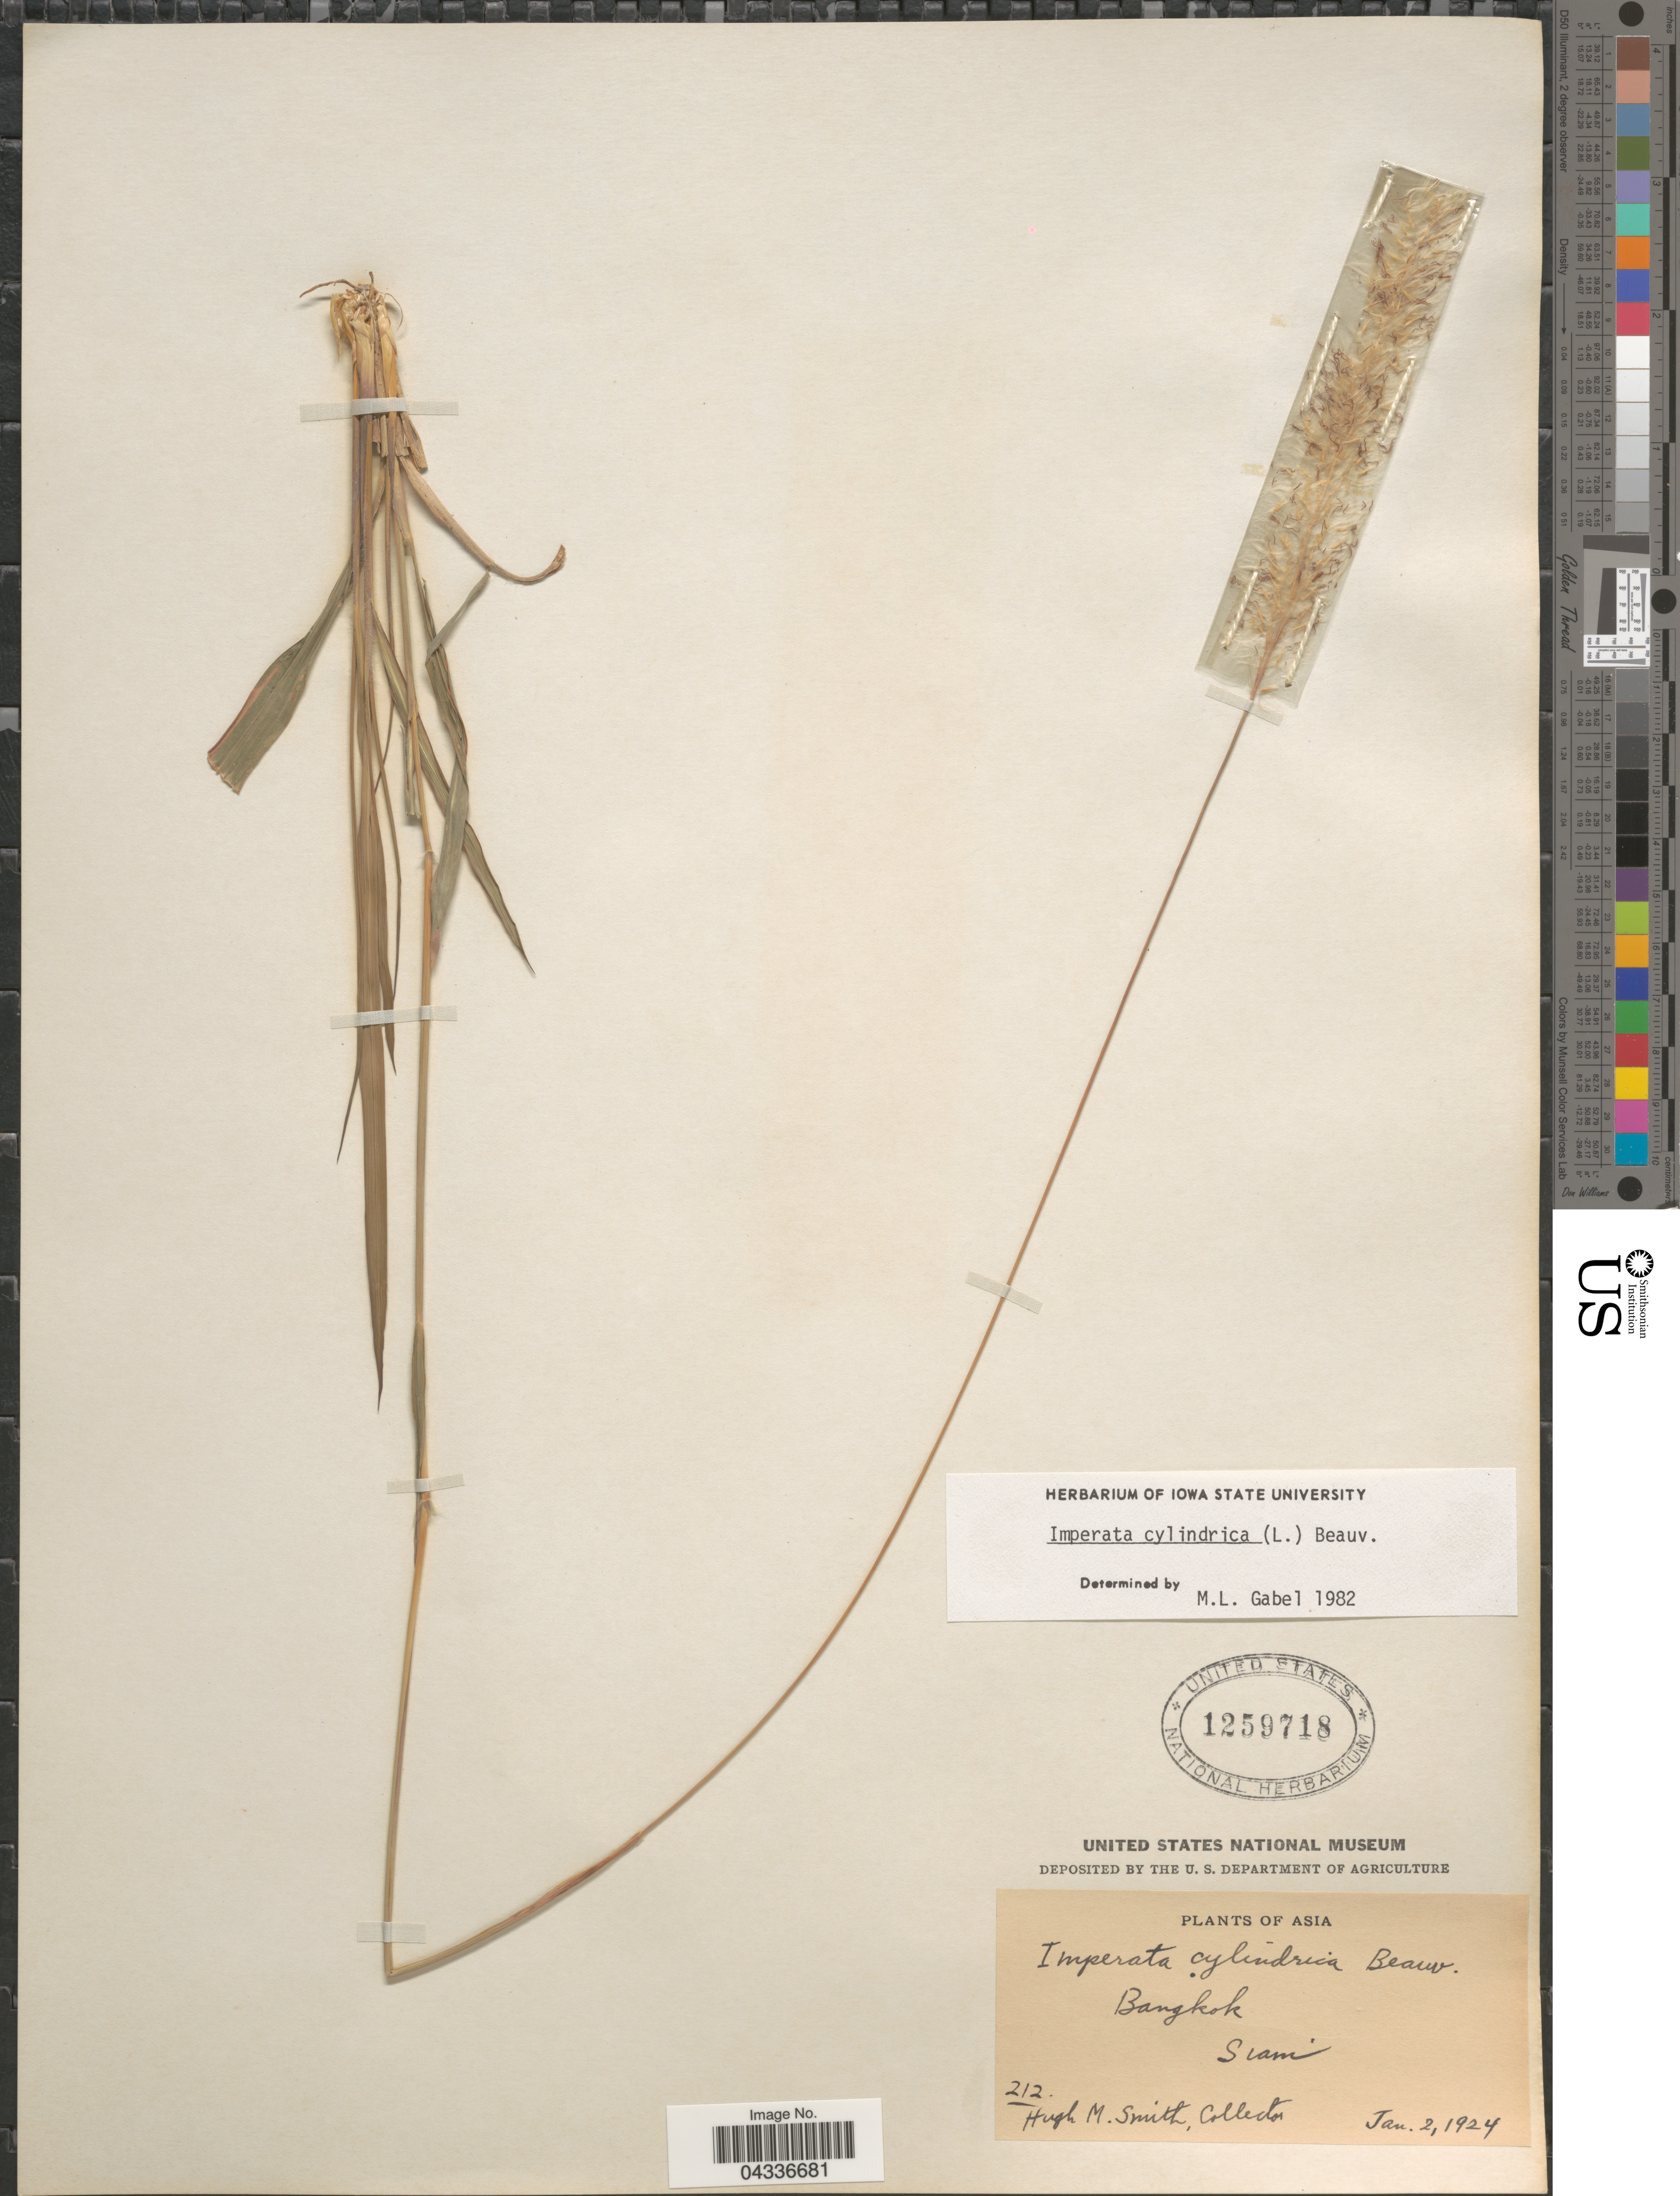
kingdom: Plantae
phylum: Tracheophyta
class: Liliopsida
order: Poales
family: Poaceae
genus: Imperata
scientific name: Imperata cylindrica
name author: (L.) P. Beauv.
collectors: H. M. Smith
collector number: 212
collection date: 1924-01-02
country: Thailand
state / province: Bangkok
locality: Siam.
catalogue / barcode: US 1259718